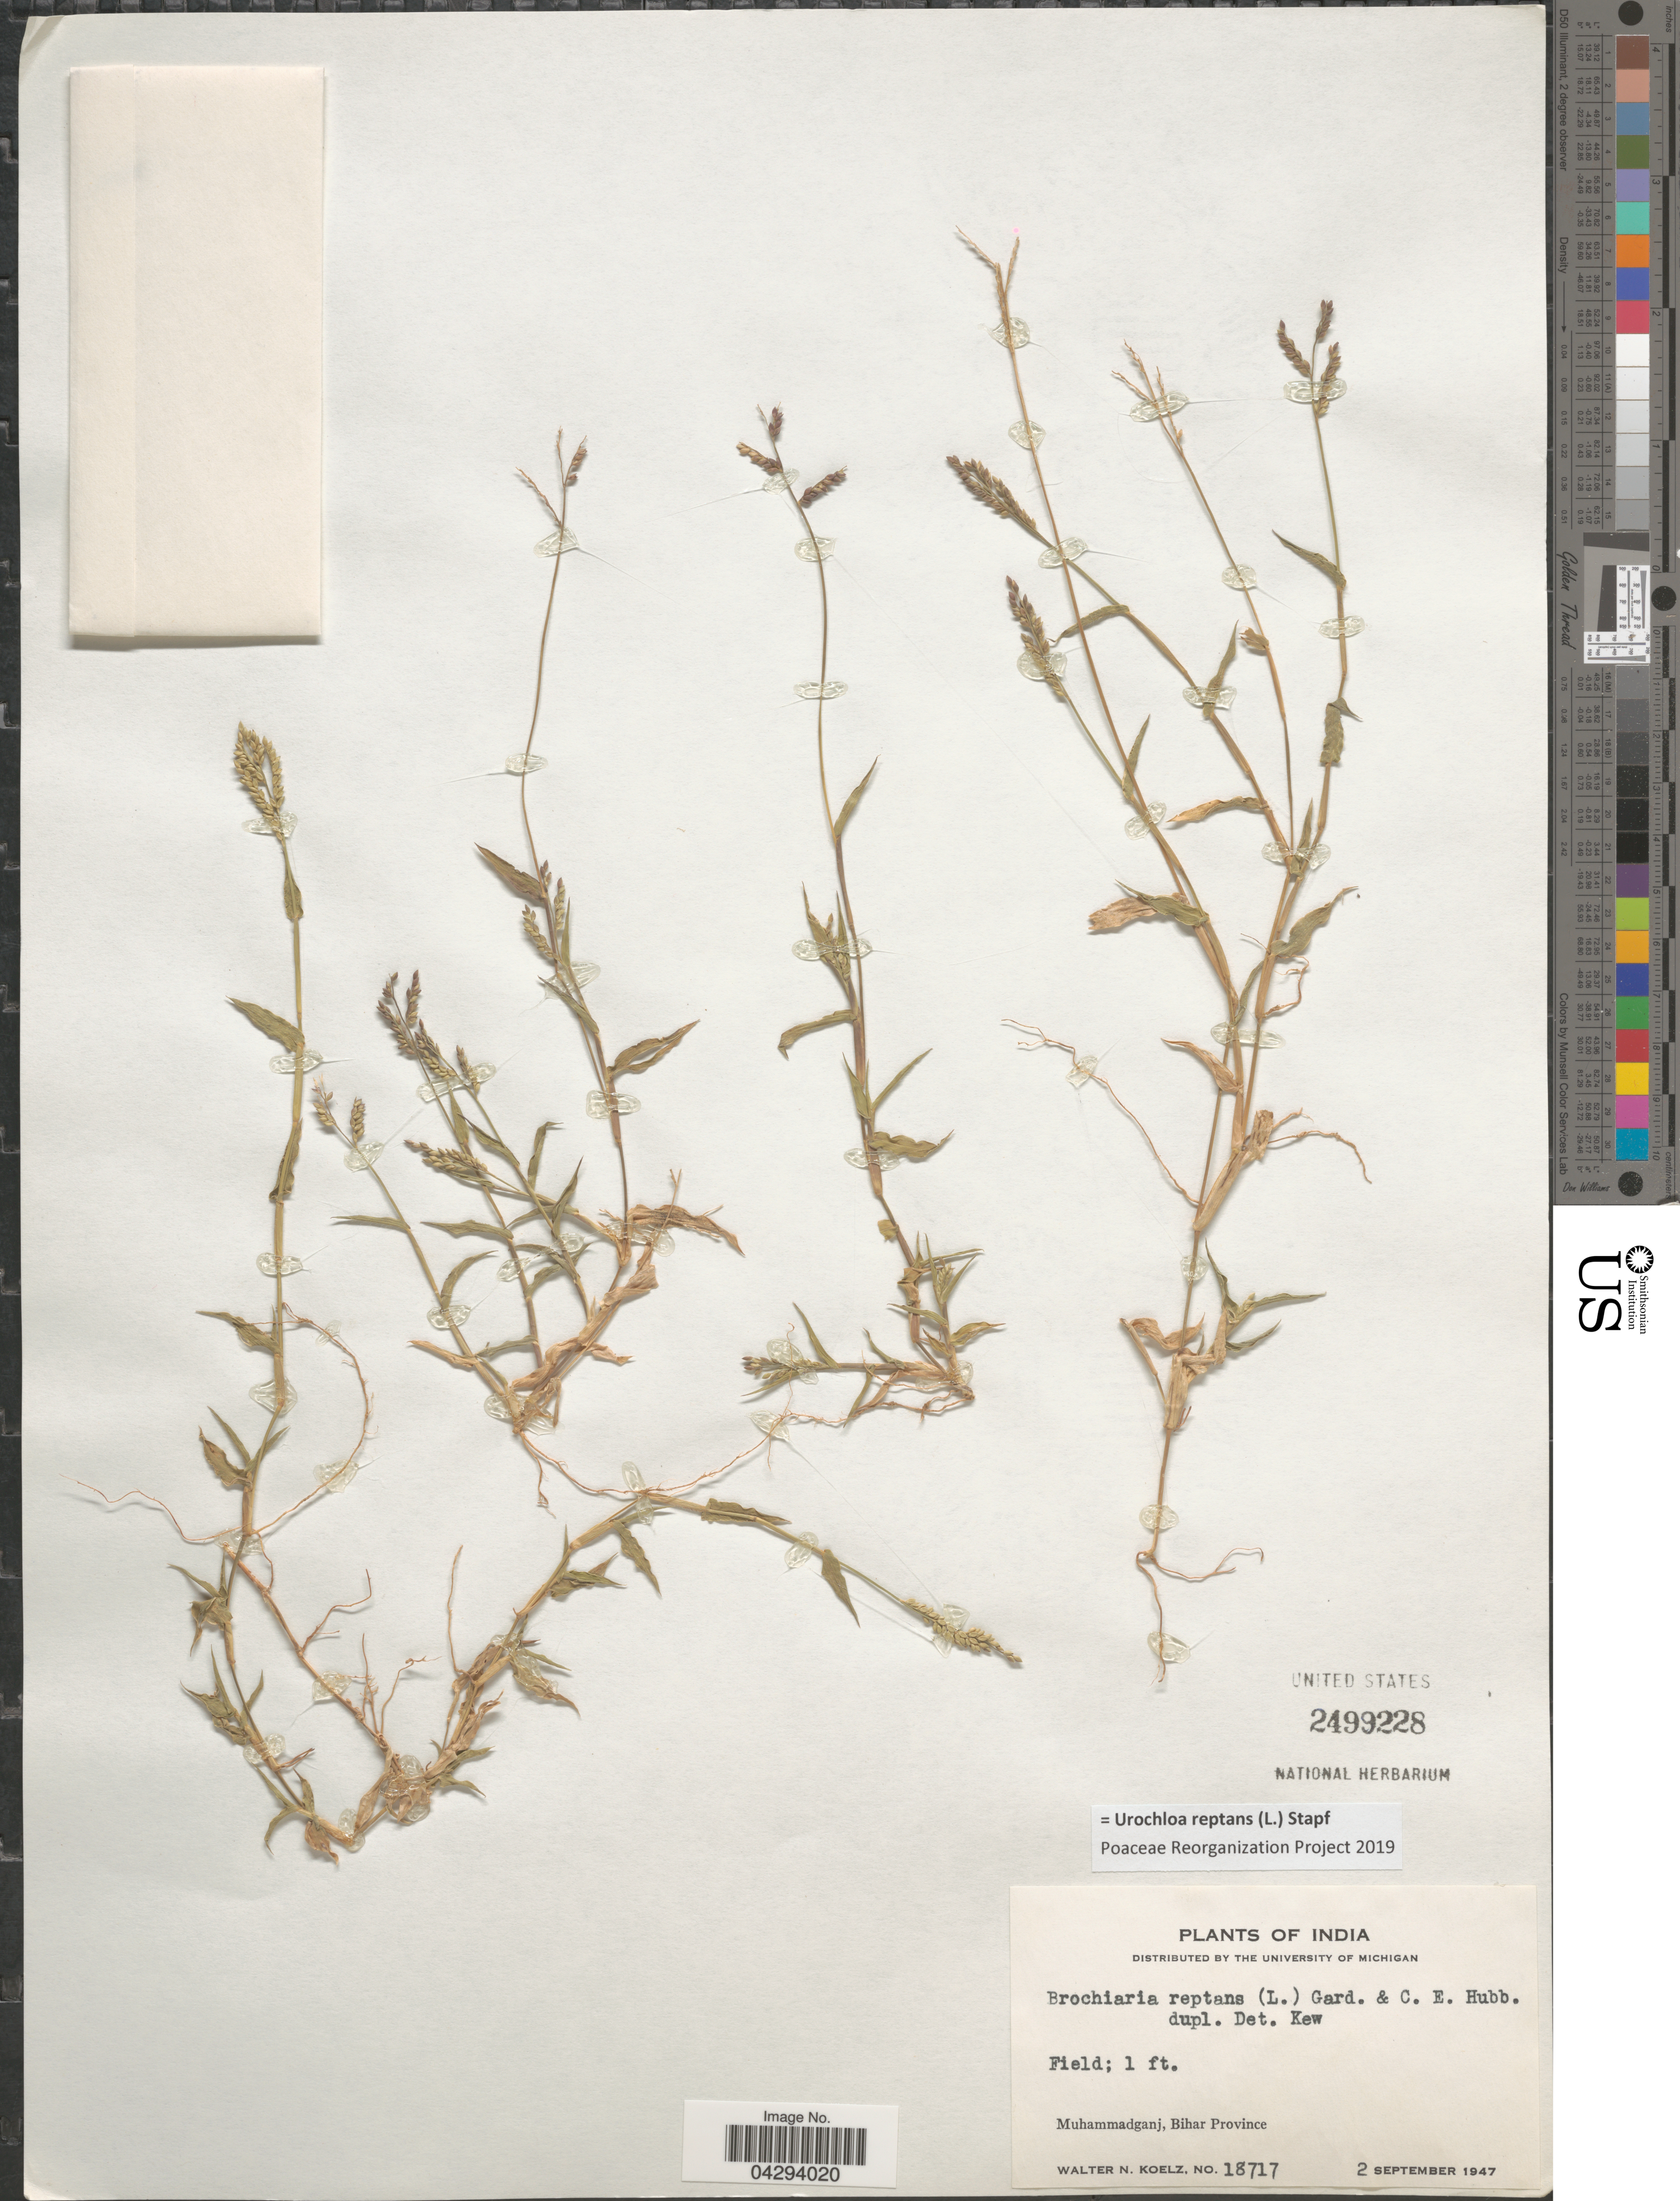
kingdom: Plantae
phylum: Tracheophyta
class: Liliopsida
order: Poales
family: Poaceae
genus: Urochloa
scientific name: Urochloa reptans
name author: (L.) Stapf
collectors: W. N. Koelz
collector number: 18717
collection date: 1947-09-02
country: India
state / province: Bihar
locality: Muhammadganj.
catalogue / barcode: US 2499228